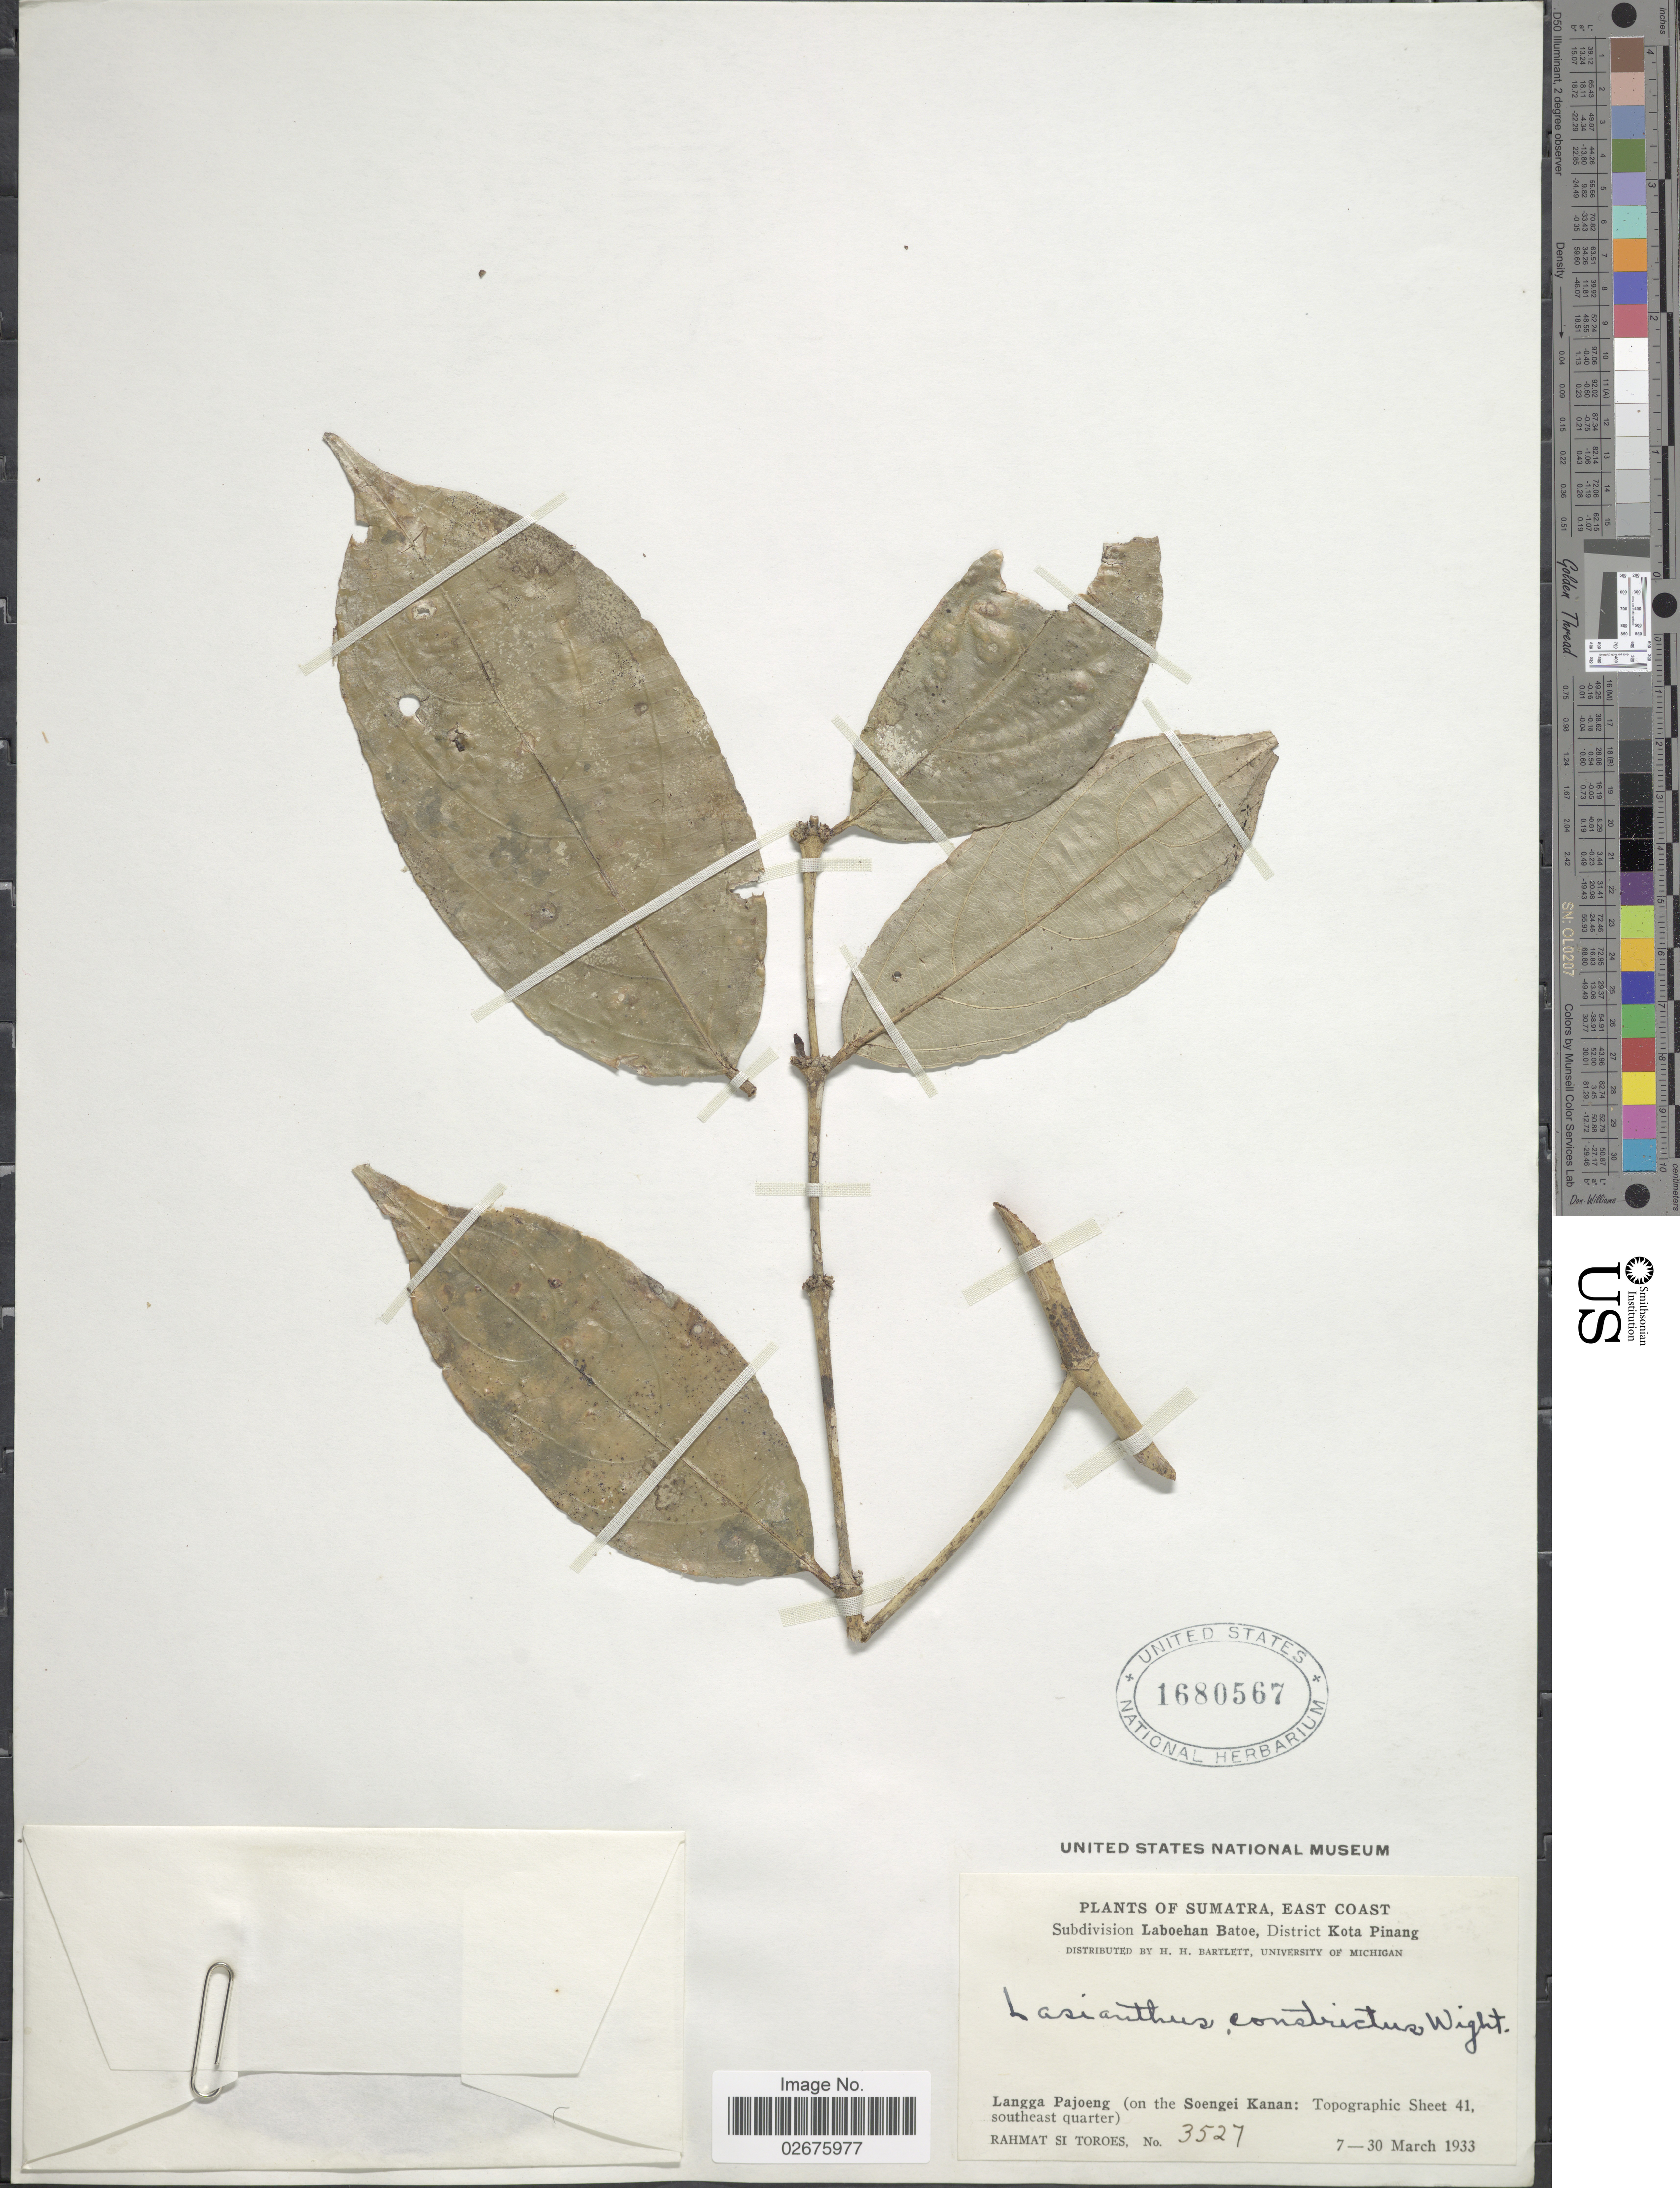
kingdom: Plantae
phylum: Tracheophyta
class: Magnoliopsida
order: Gentianales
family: Rubiaceae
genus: Lasianthus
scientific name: Lasianthus constrictus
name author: Wight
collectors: Rahmat Si Boeea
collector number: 3527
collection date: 1933-03-07/1933-03-30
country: Indonesia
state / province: Sumatra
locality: East Coast, Subdivision Laboehan Batoe, District Kota Pinang, Langga Pajoeng (on the Soengei Kanan: Topographic Sheet 41, southeast quarter)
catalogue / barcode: US 1680567